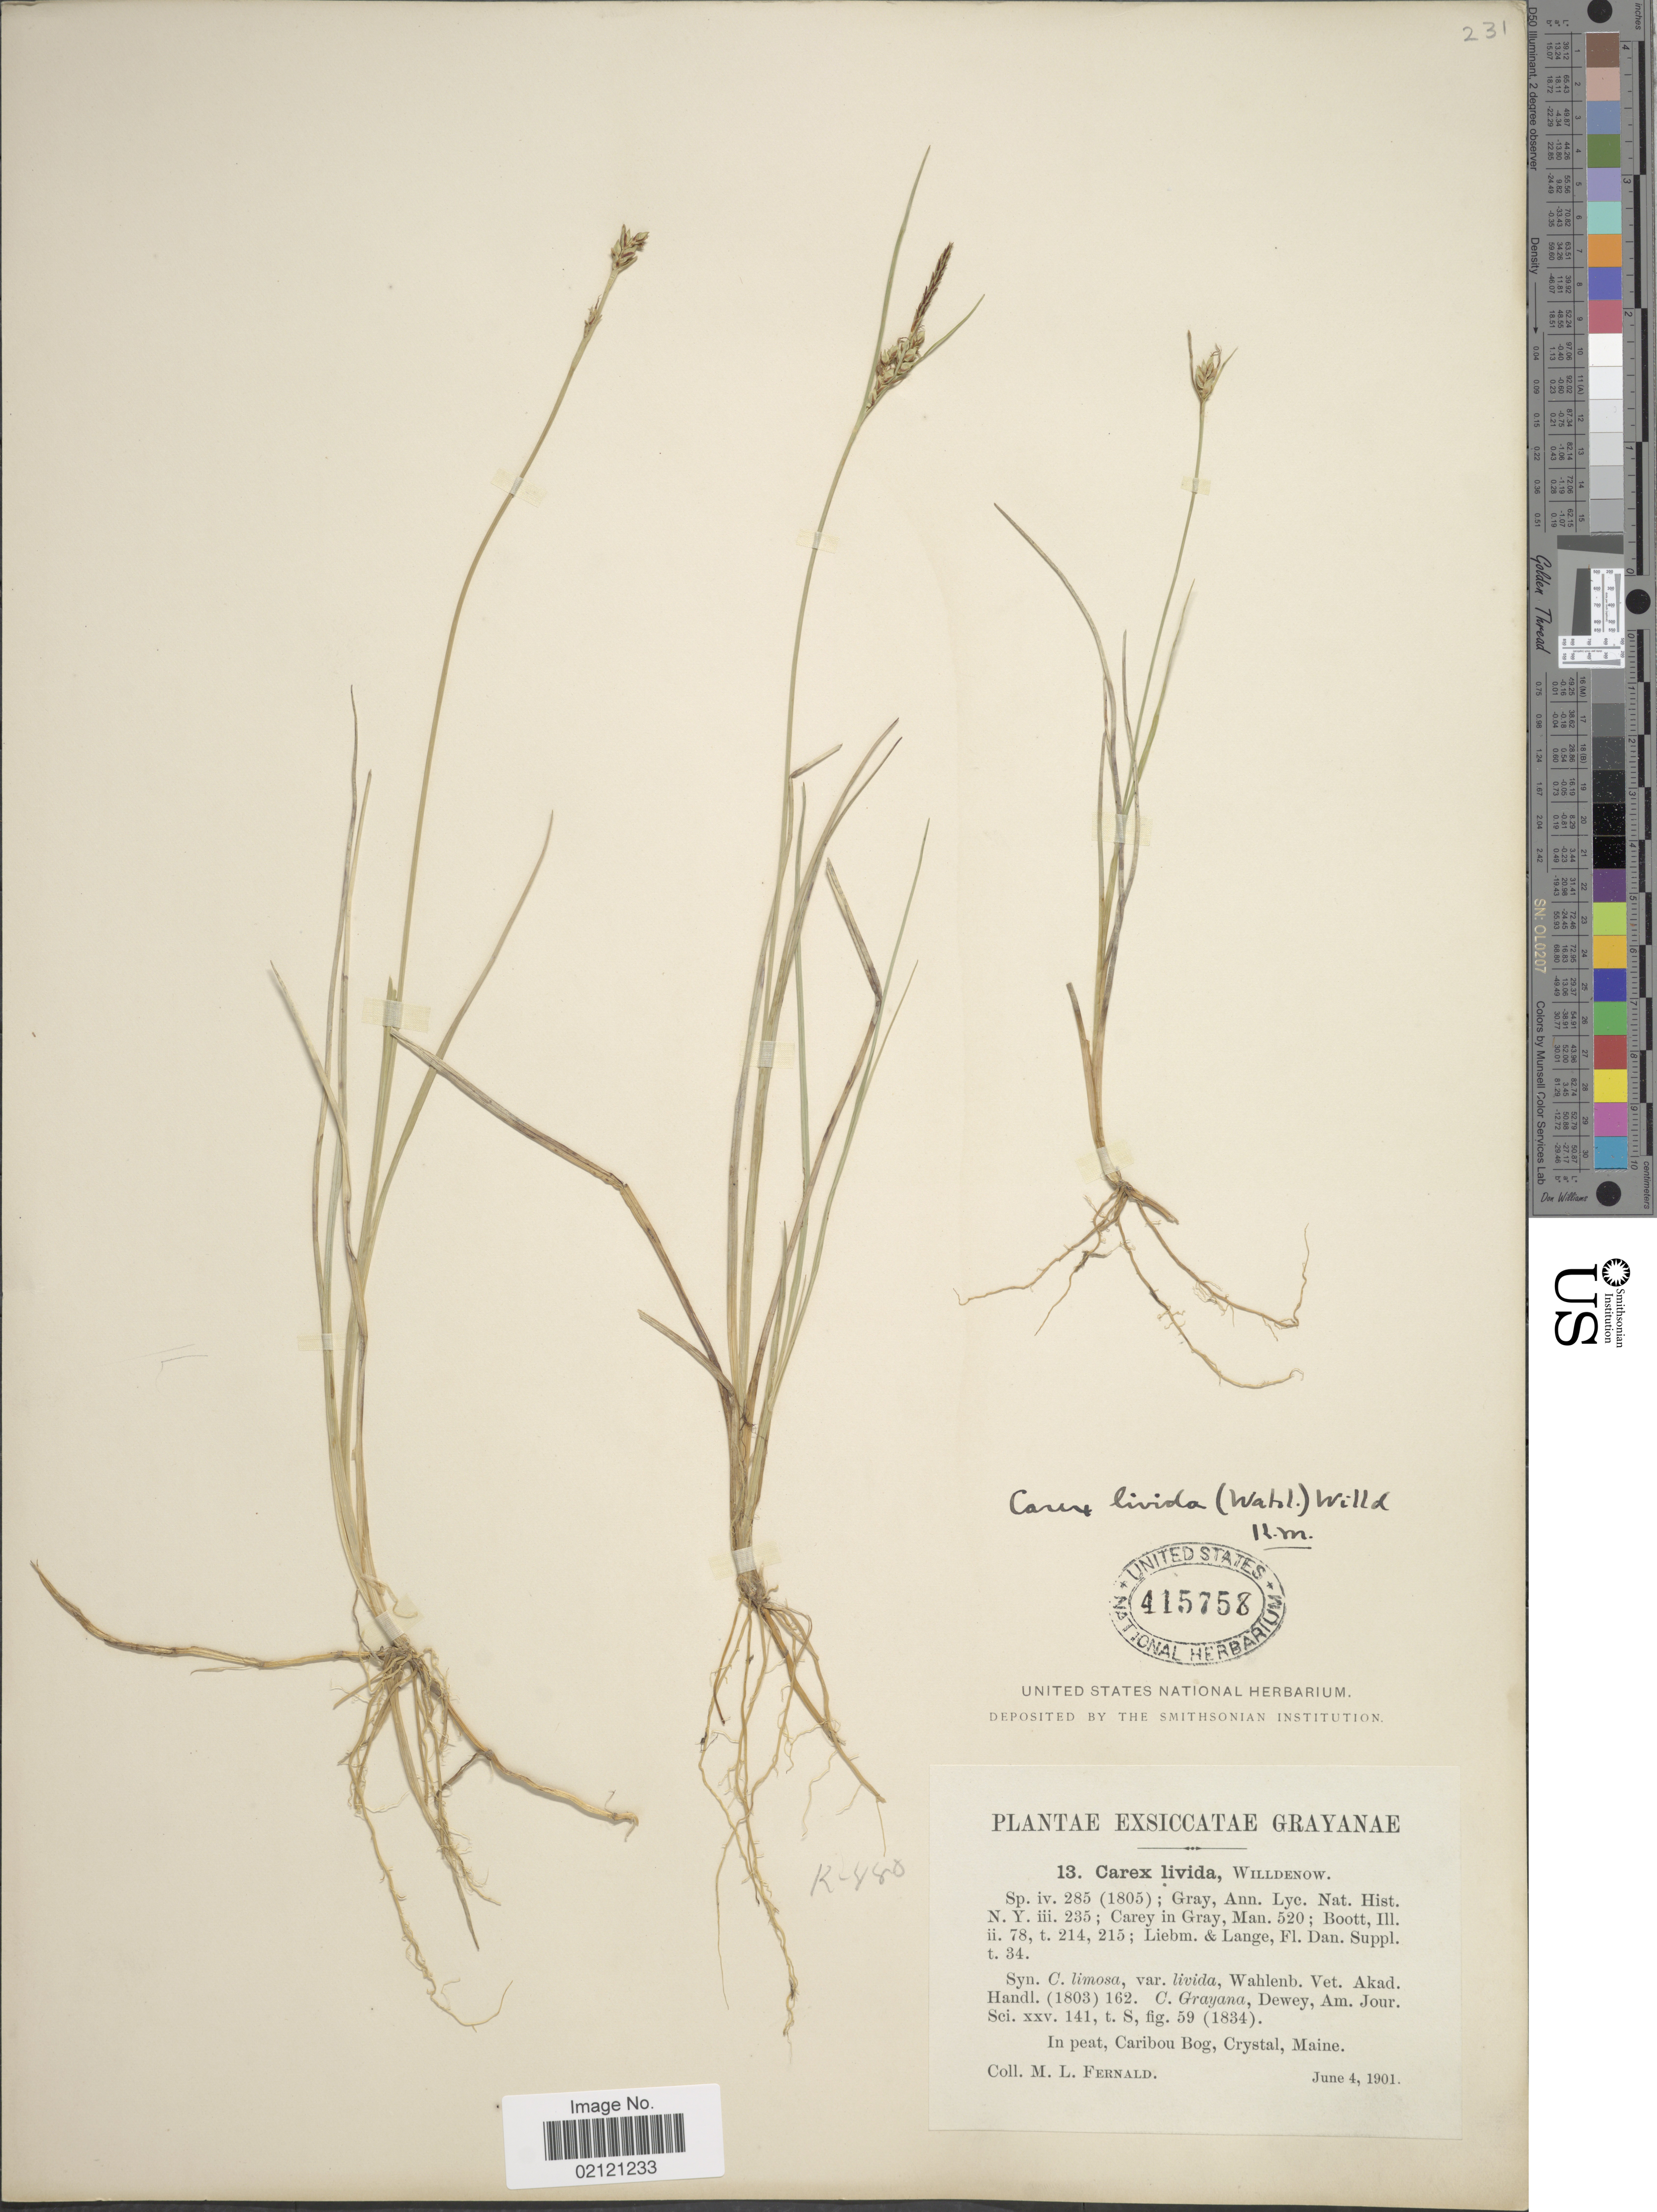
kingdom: Plantae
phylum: Tracheophyta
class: Liliopsida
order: Poales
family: Cyperaceae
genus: Carex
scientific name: Carex livida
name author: (Wahlenb.) Willd.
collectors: M. L. Fernald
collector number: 13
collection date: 1901-06-04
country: United States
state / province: Maine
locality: Grayanae, In peat, Caribou Bog, Crystal, Maine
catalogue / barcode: US 415758